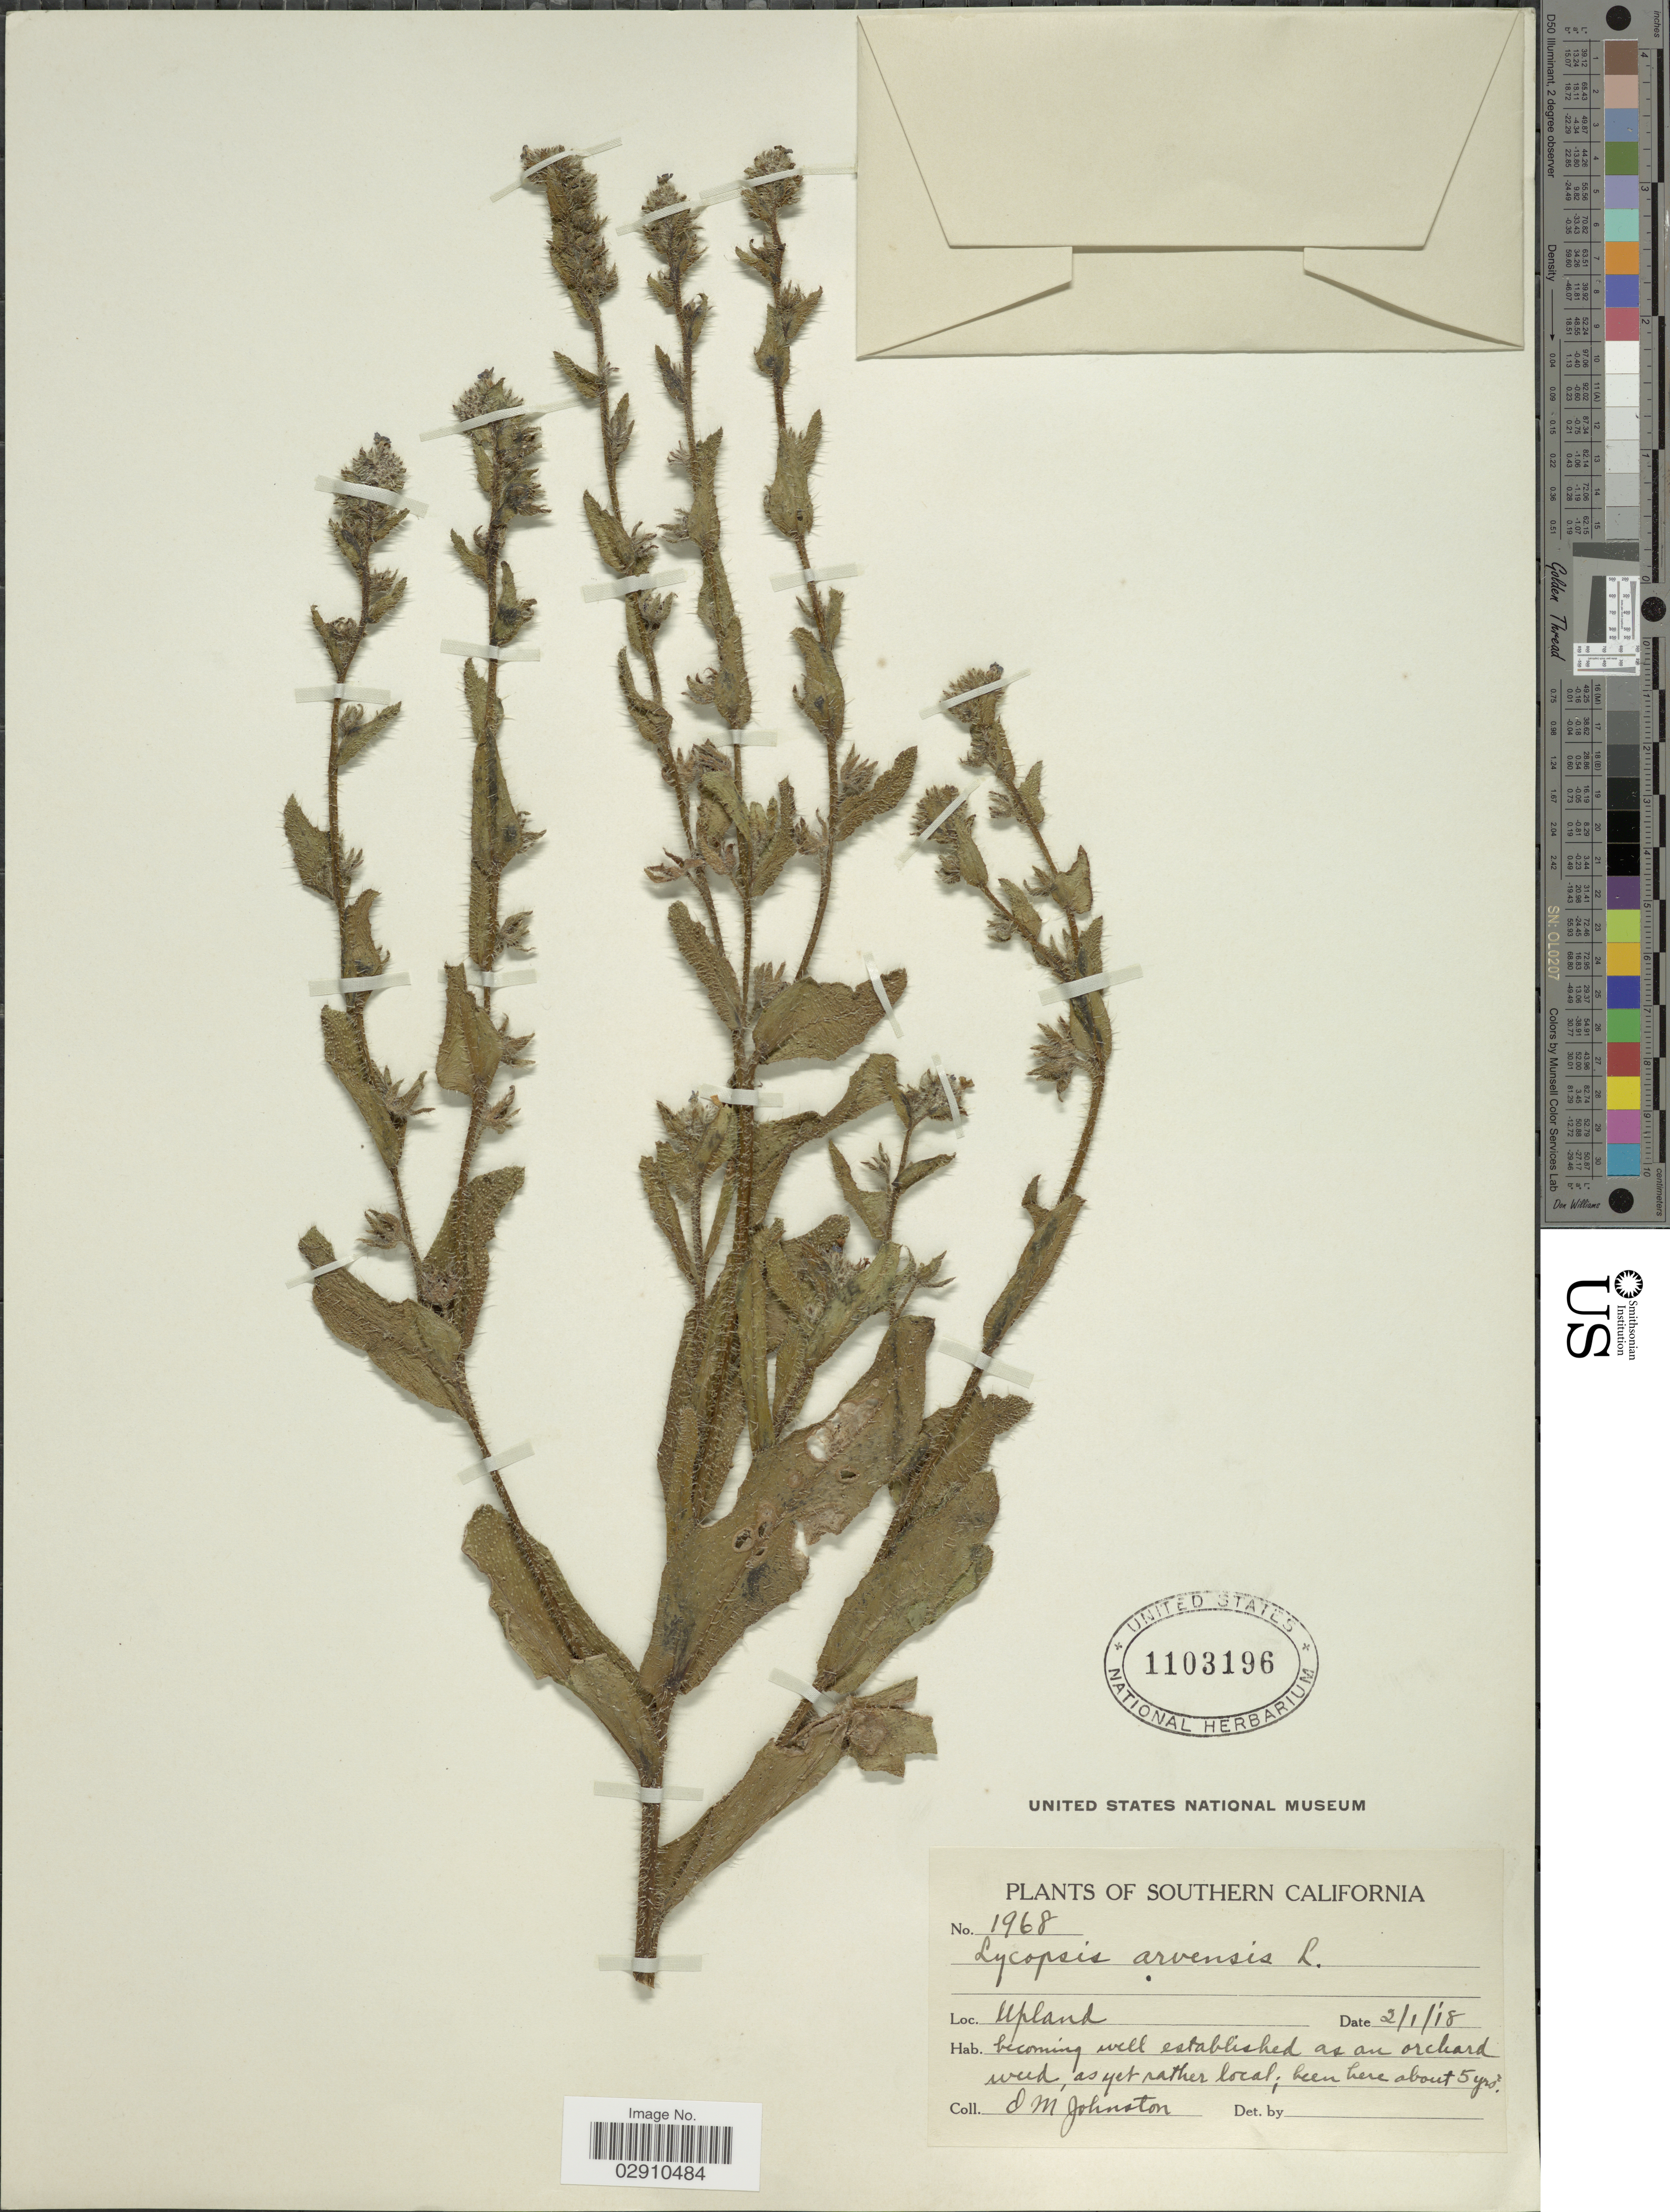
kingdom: Plantae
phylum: Tracheophyta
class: Magnoliopsida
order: Boraginales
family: Boraginaceae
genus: Lycopsis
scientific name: Lycopsis arvensis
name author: L.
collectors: I.M. Johnston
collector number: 1968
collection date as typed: Transcribed d/m/y: 2/1/18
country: United States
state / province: California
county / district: San Bernardino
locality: Southern California. Upland.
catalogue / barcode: US 1103196